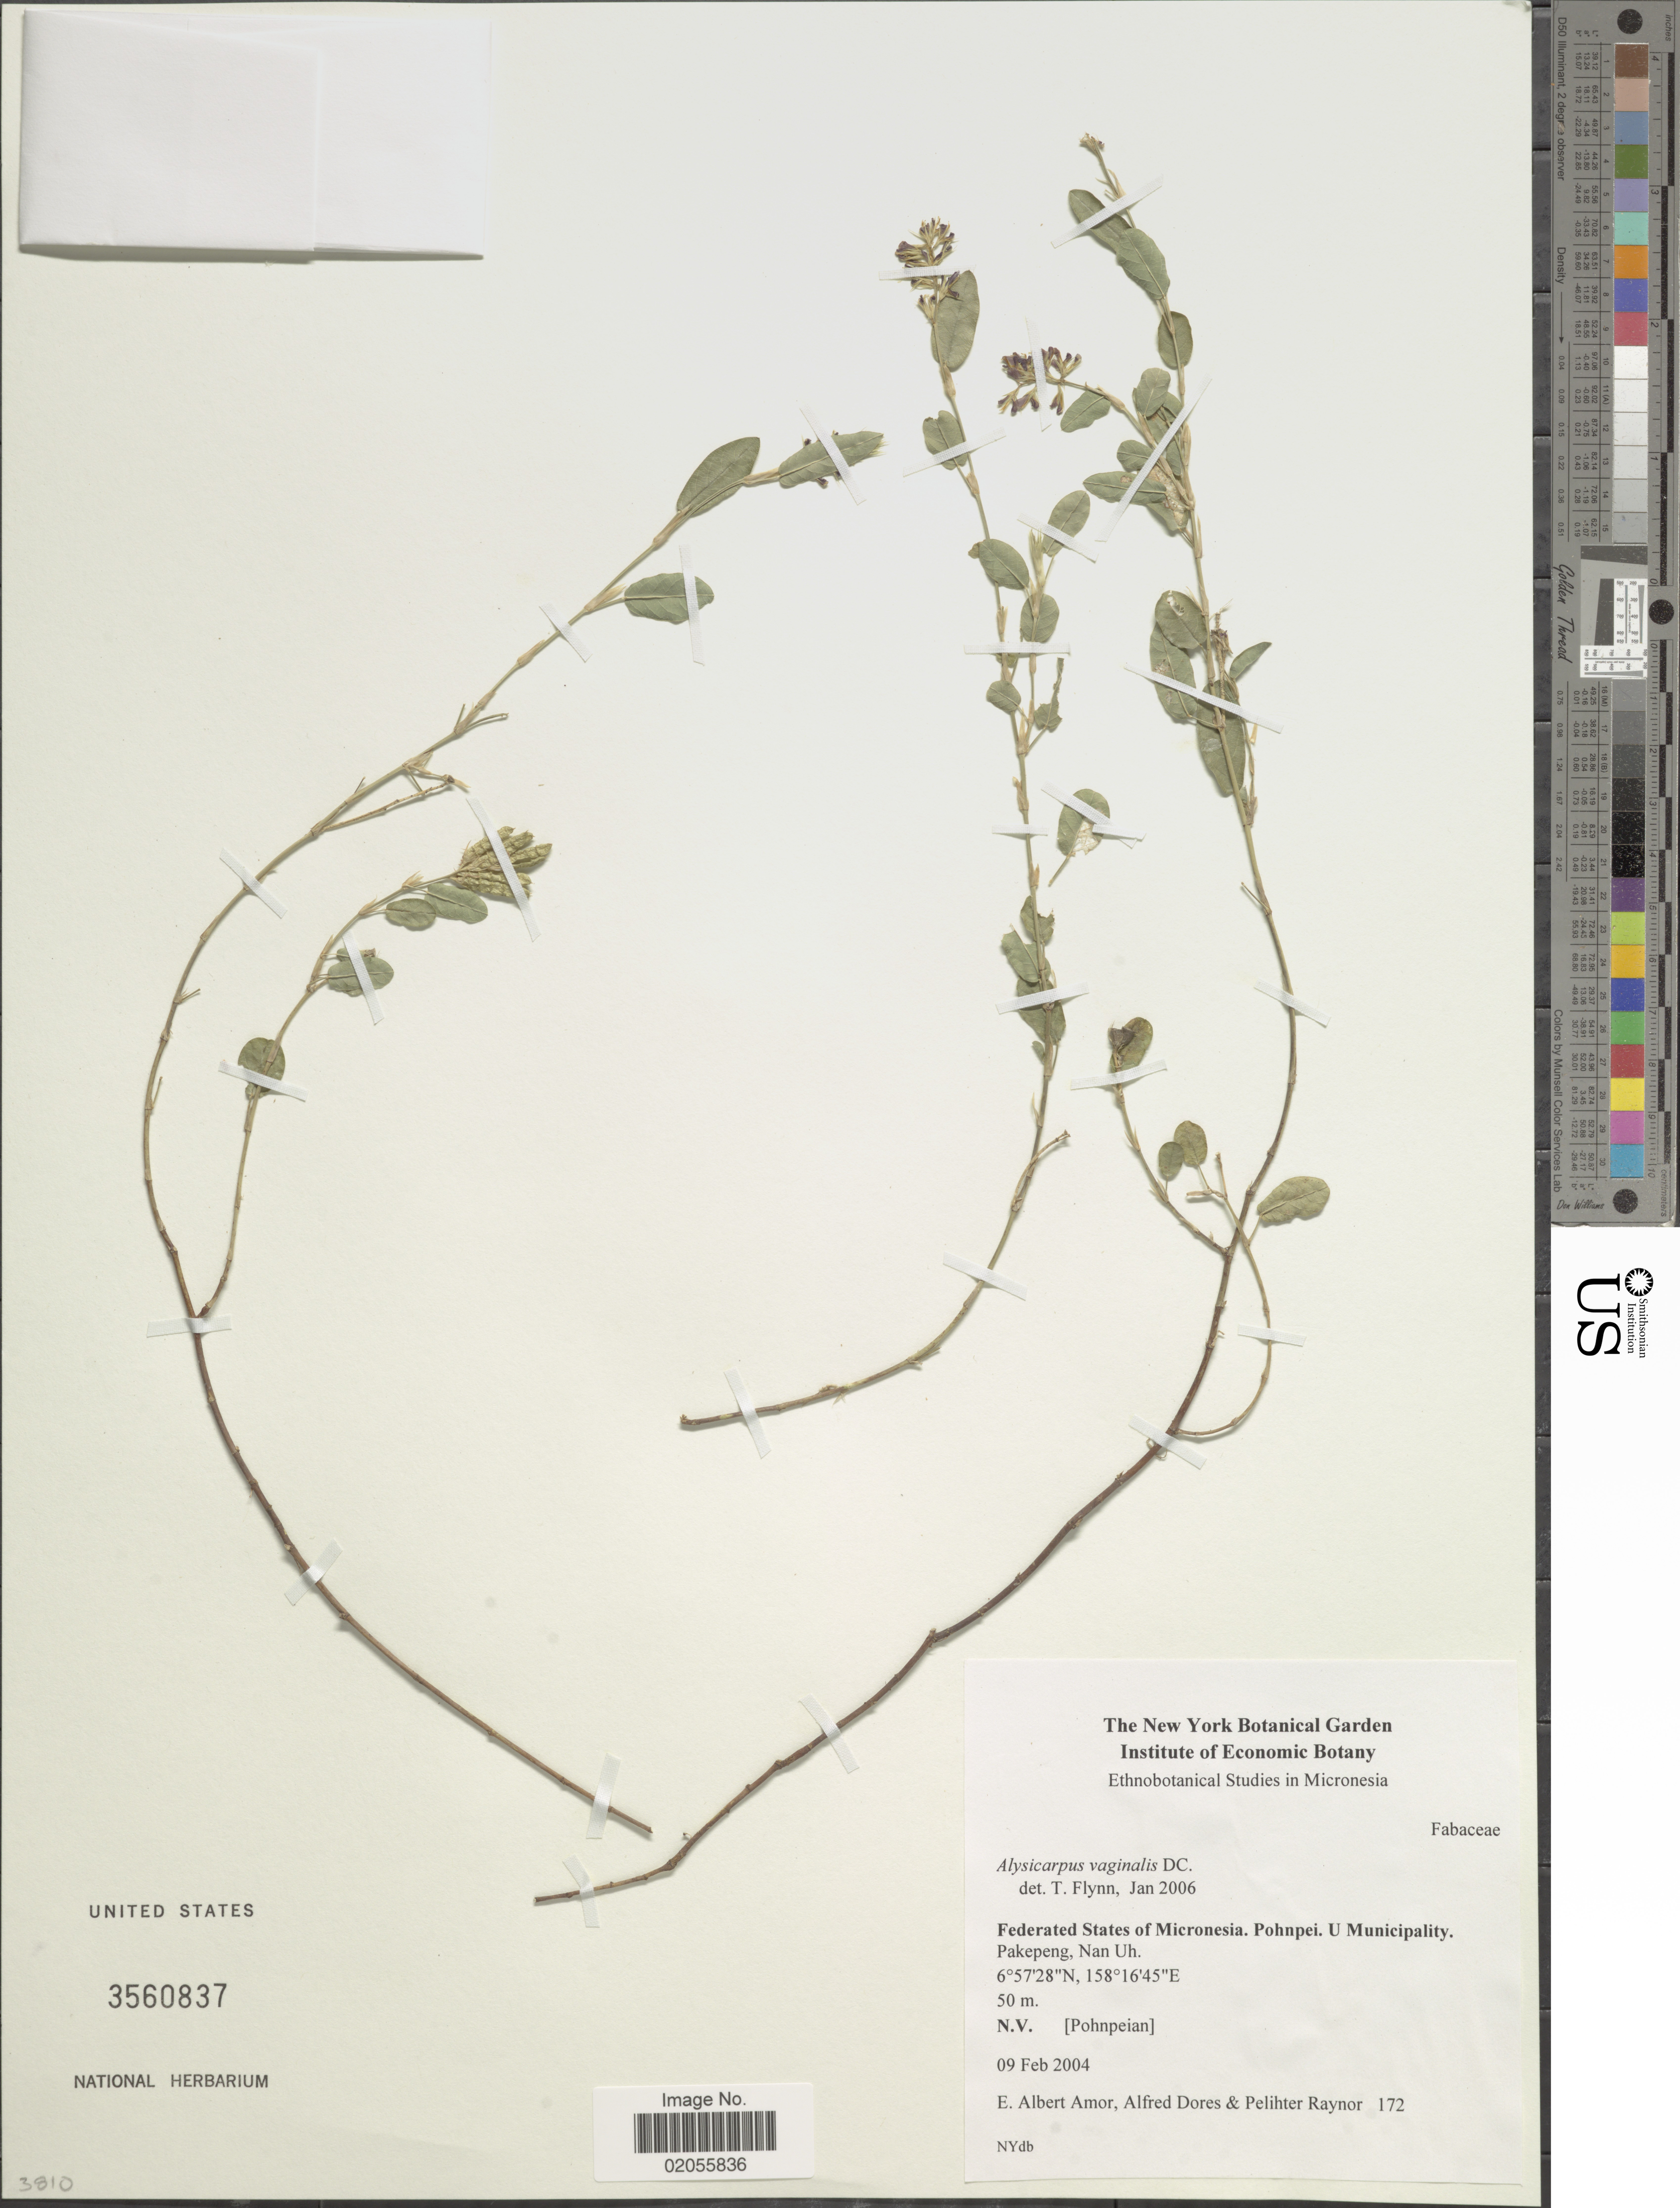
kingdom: Plantae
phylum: Tracheophyta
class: Magnoliopsida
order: Fabales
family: Fabaceae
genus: Alysicarpus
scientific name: Alysicarpus vaginalis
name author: (L.) DC.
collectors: E. A. Amor, A. Dores & P. Raynor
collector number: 172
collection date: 2004-02-09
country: Micronesia, Federated States of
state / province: Pohnpei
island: Pohnpei [Ponape]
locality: Federated States of Micronesia. Pohnpei. U Municipality, Pakepeng, Nan Uh.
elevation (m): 50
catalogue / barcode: US 3560837